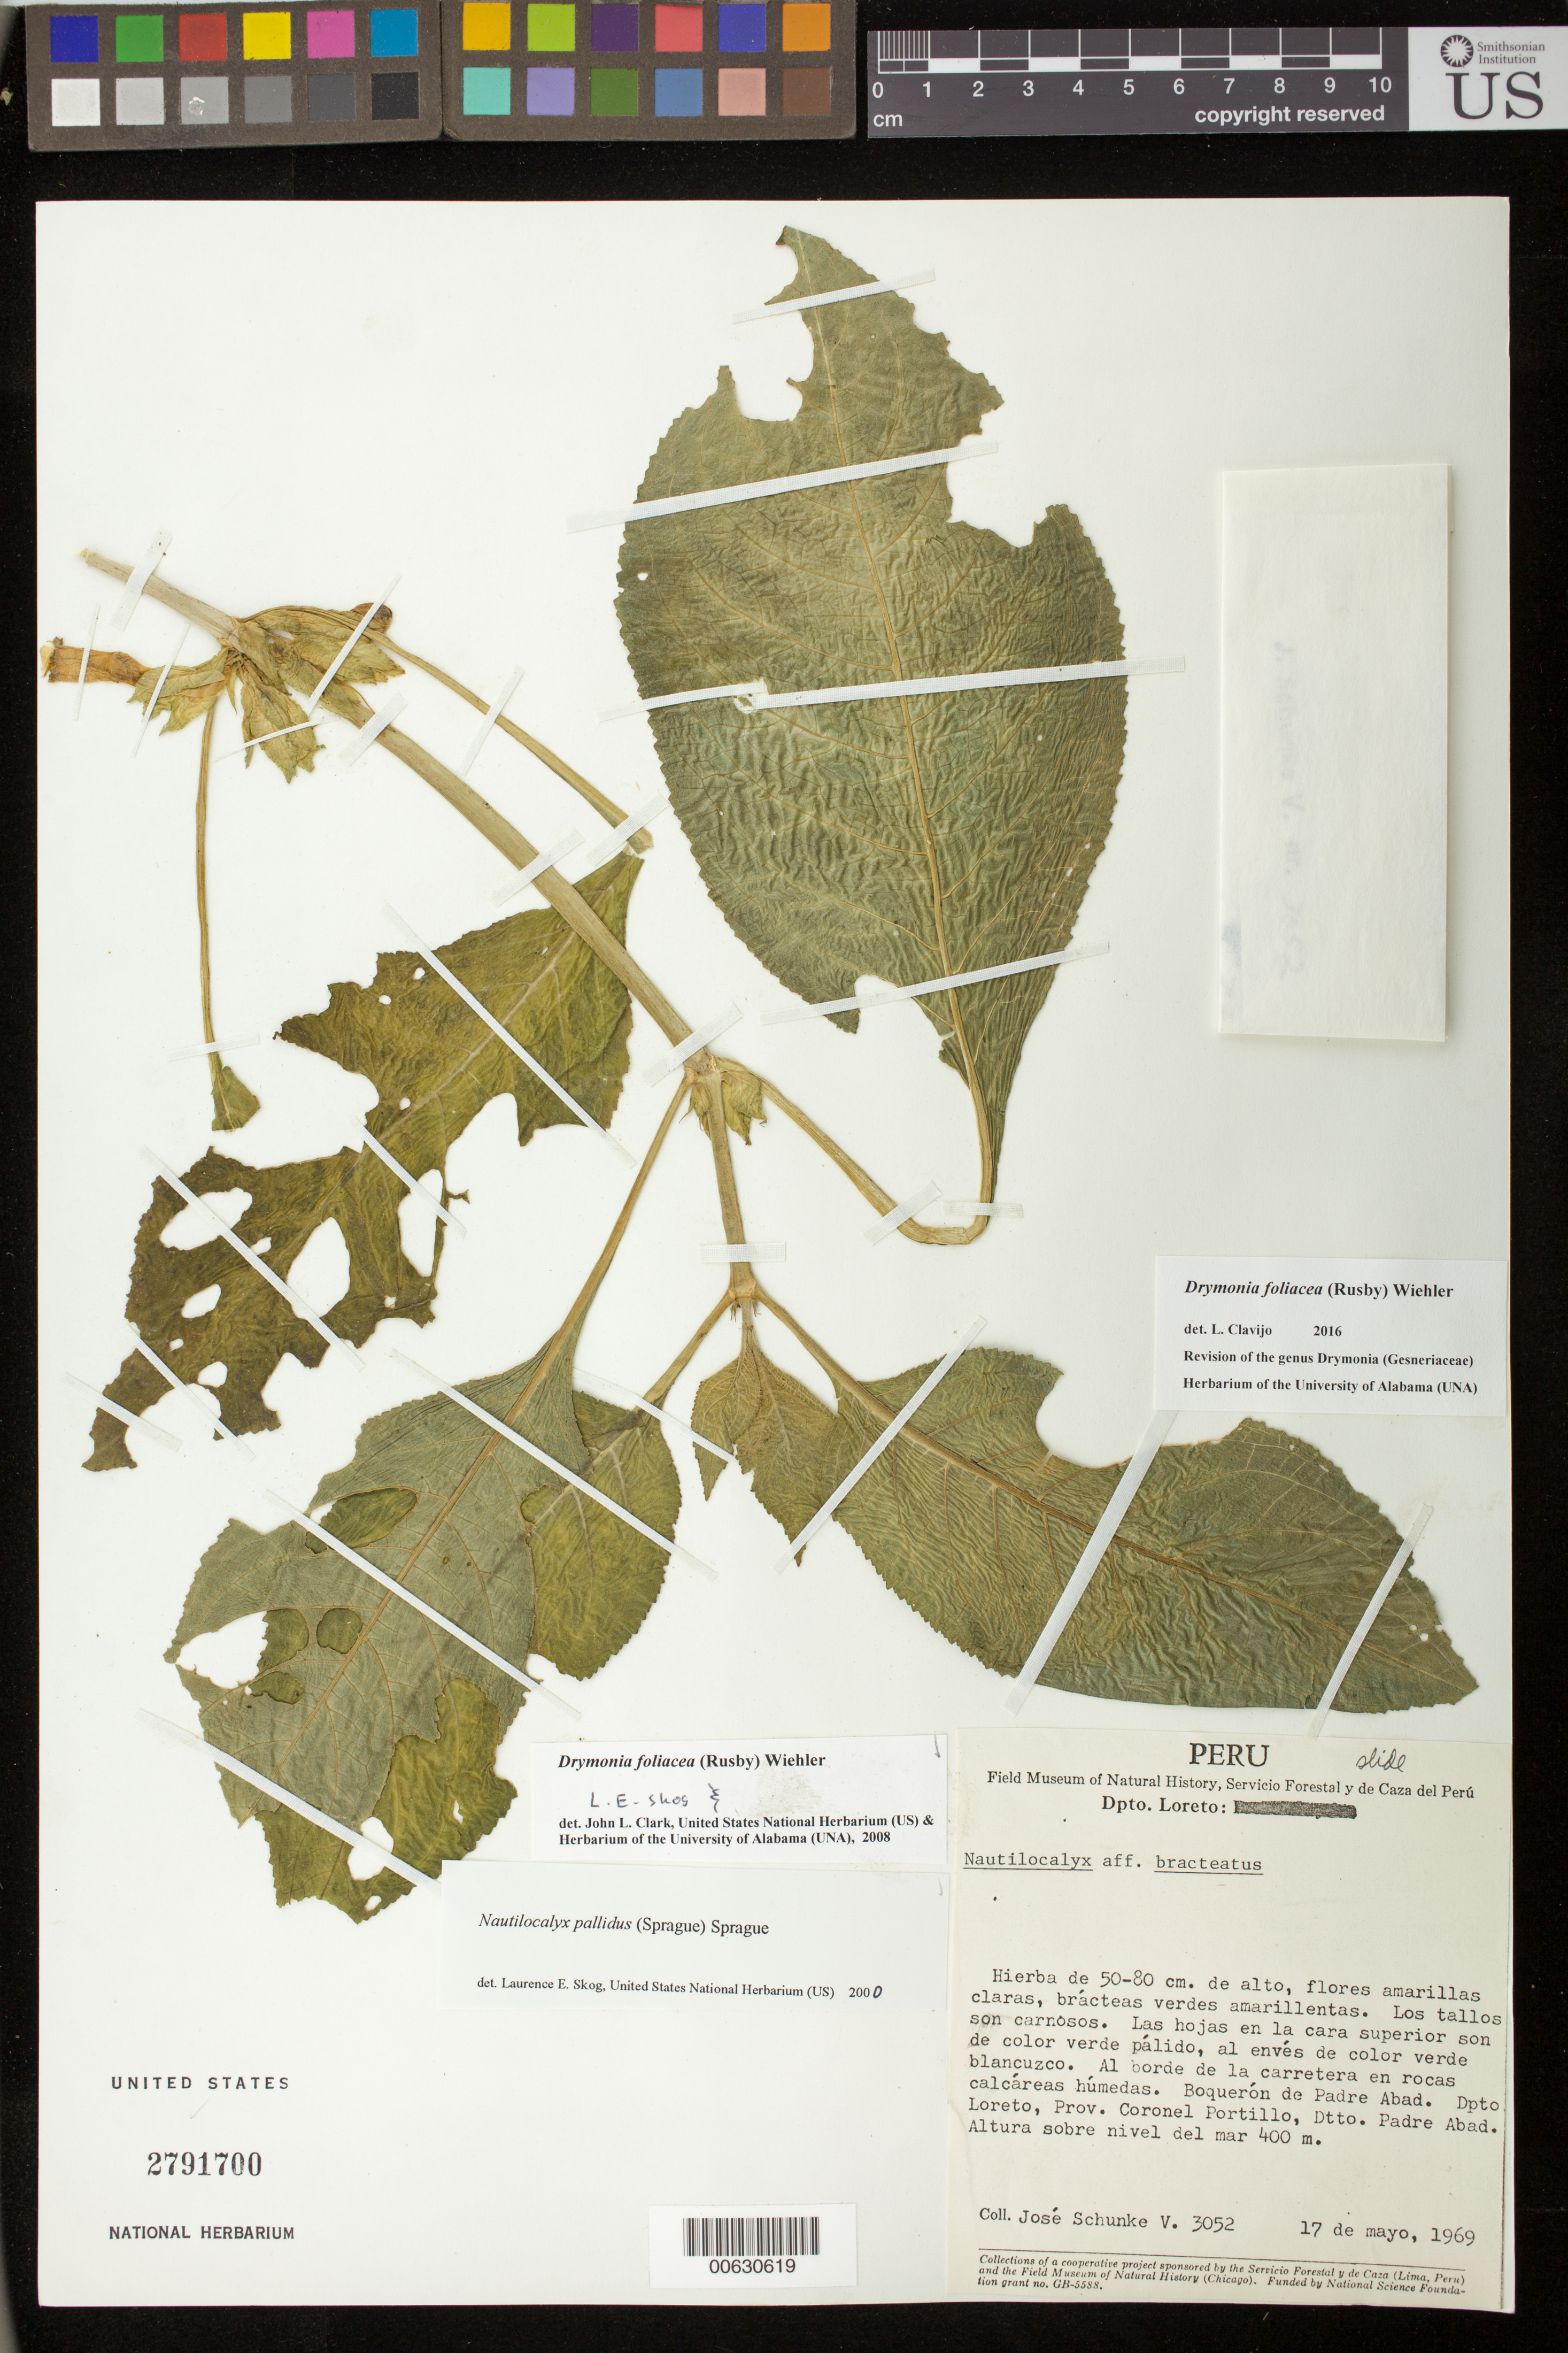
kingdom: Plantae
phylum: Tracheophyta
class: Magnoliopsida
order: Lamiales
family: Gesneriaceae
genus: Drymonia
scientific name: Drymonia foliacea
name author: (Rusby) Wiehler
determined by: Clark, J. L.; Skog, Laurence E.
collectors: J. Schunke Vigo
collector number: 3052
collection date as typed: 17 May 1969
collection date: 1969-05-17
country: Peru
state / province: Loreto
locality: Prov. Coronel Portillo, Dtto. Padre Abad, Boquerón de Padre Abad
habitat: Al borde de la carretera en rocas calcáreas húmedas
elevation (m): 400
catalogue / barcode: US 2791700